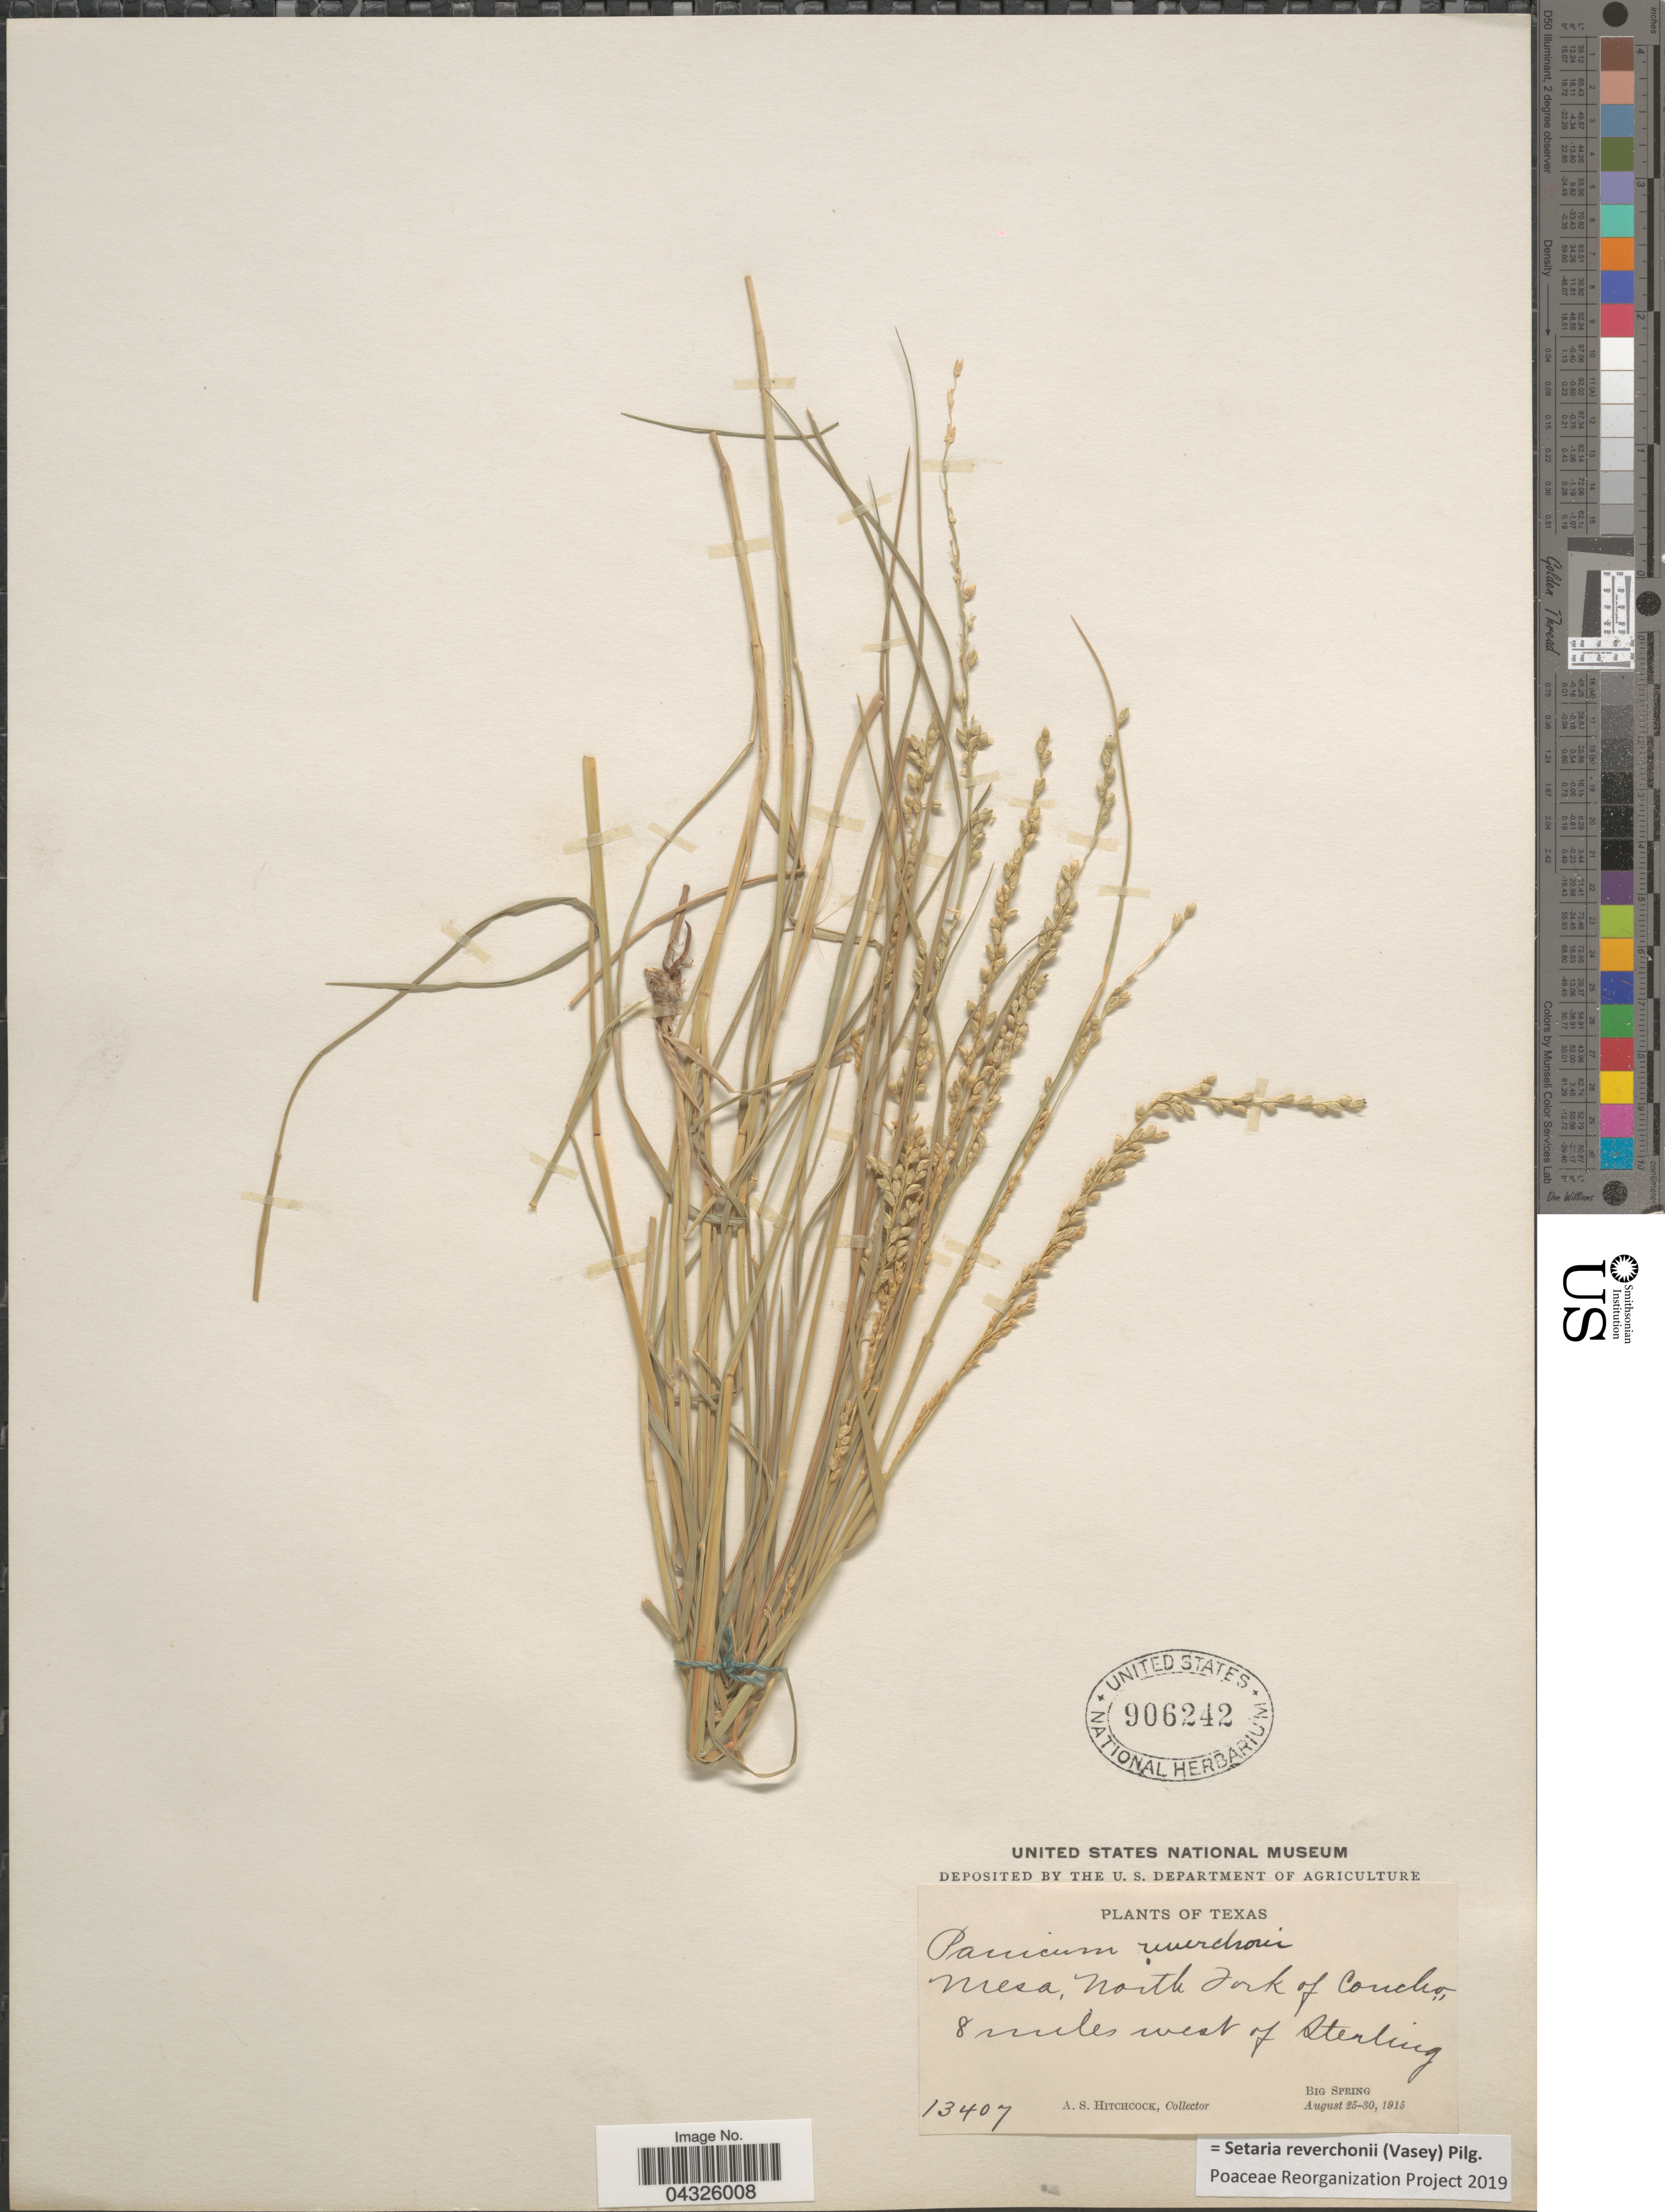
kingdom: Plantae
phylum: Tracheophyta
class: Liliopsida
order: Poales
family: Poaceae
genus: Setaria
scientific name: Setaria reverchonii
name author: (Vasey) Pilg.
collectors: A. S. Hitchcock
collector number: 13407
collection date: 1915-08-25/1915-08-30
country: United States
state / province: Texas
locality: Mesa, North Fork of Concho, 8 miles west of Sterling. Big Spring.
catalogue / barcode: US 906242